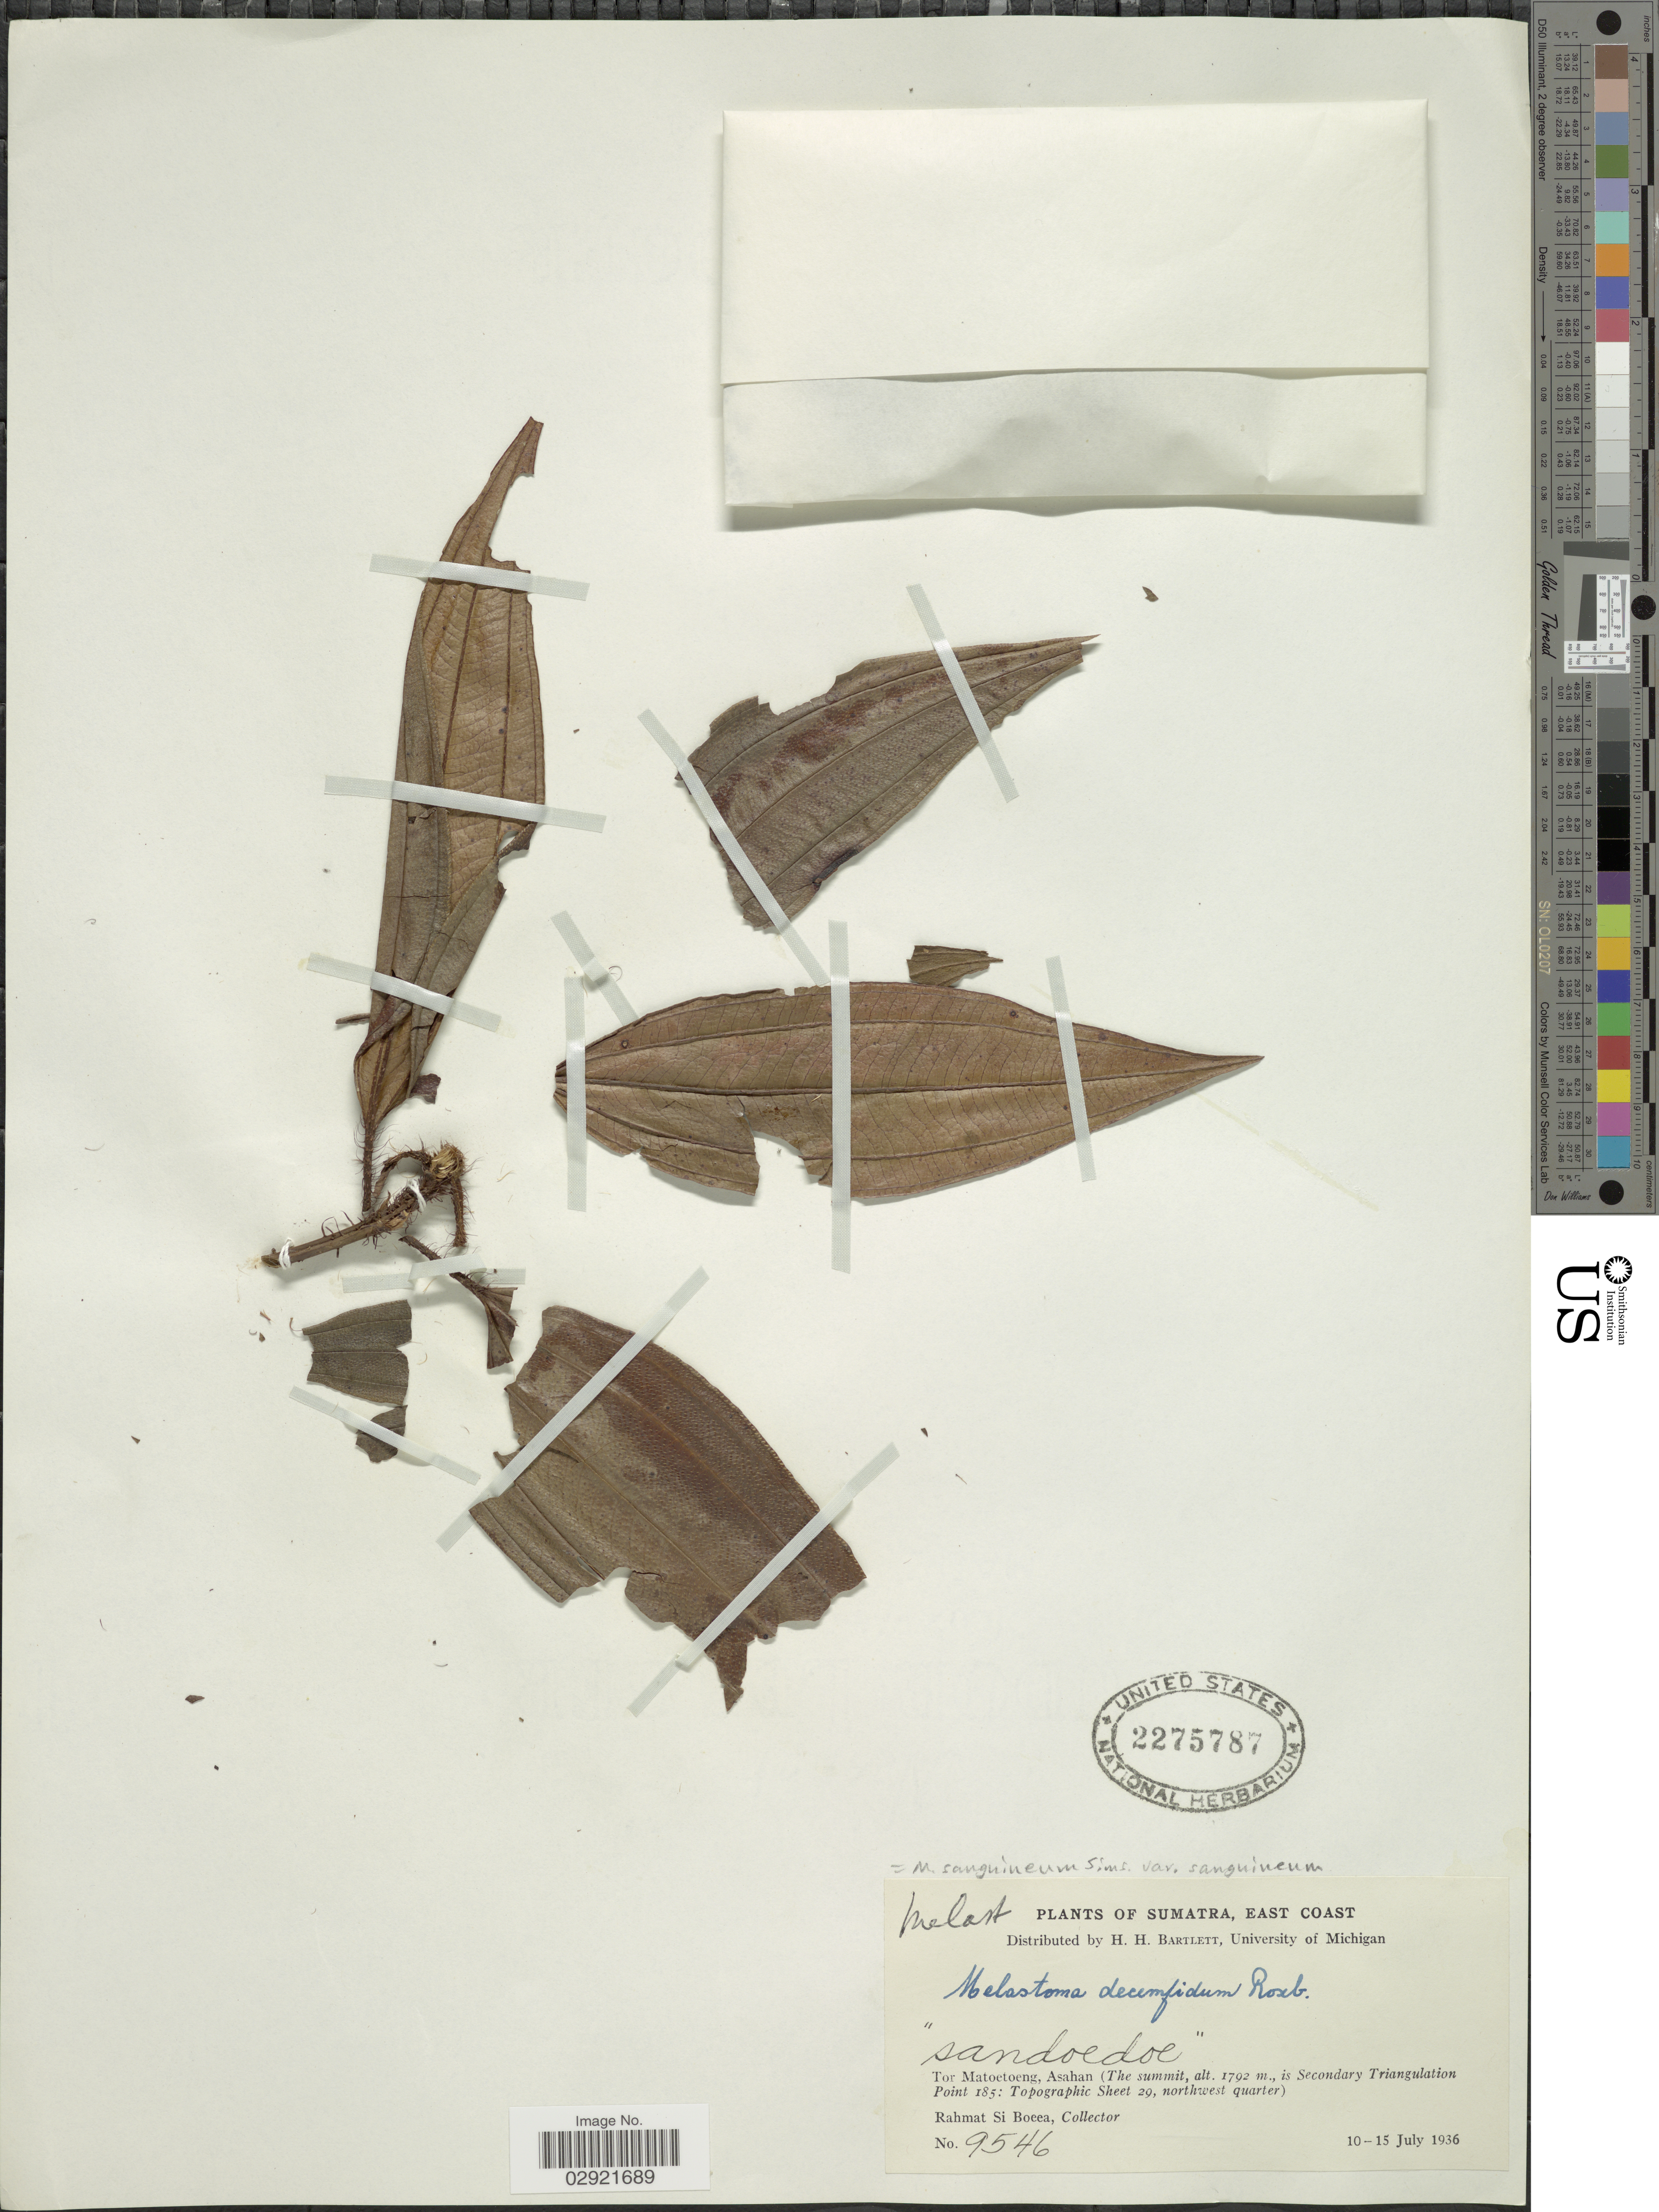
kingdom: Plantae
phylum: Tracheophyta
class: Magnoliopsida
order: Myrtales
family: Melastomataceae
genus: Melastoma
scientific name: Melastoma sanguineum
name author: Sims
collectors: Rahmat Si Boeea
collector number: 9546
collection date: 1936-07-10/1936-07-15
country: Indonesia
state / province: Sumatra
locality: East Coast. Tor Matoetoeng, Asahan (The summit, is Secondary Triangulation Point 185: Topographic Sheet 29, northwest quarter).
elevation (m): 1792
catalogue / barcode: US 2275787